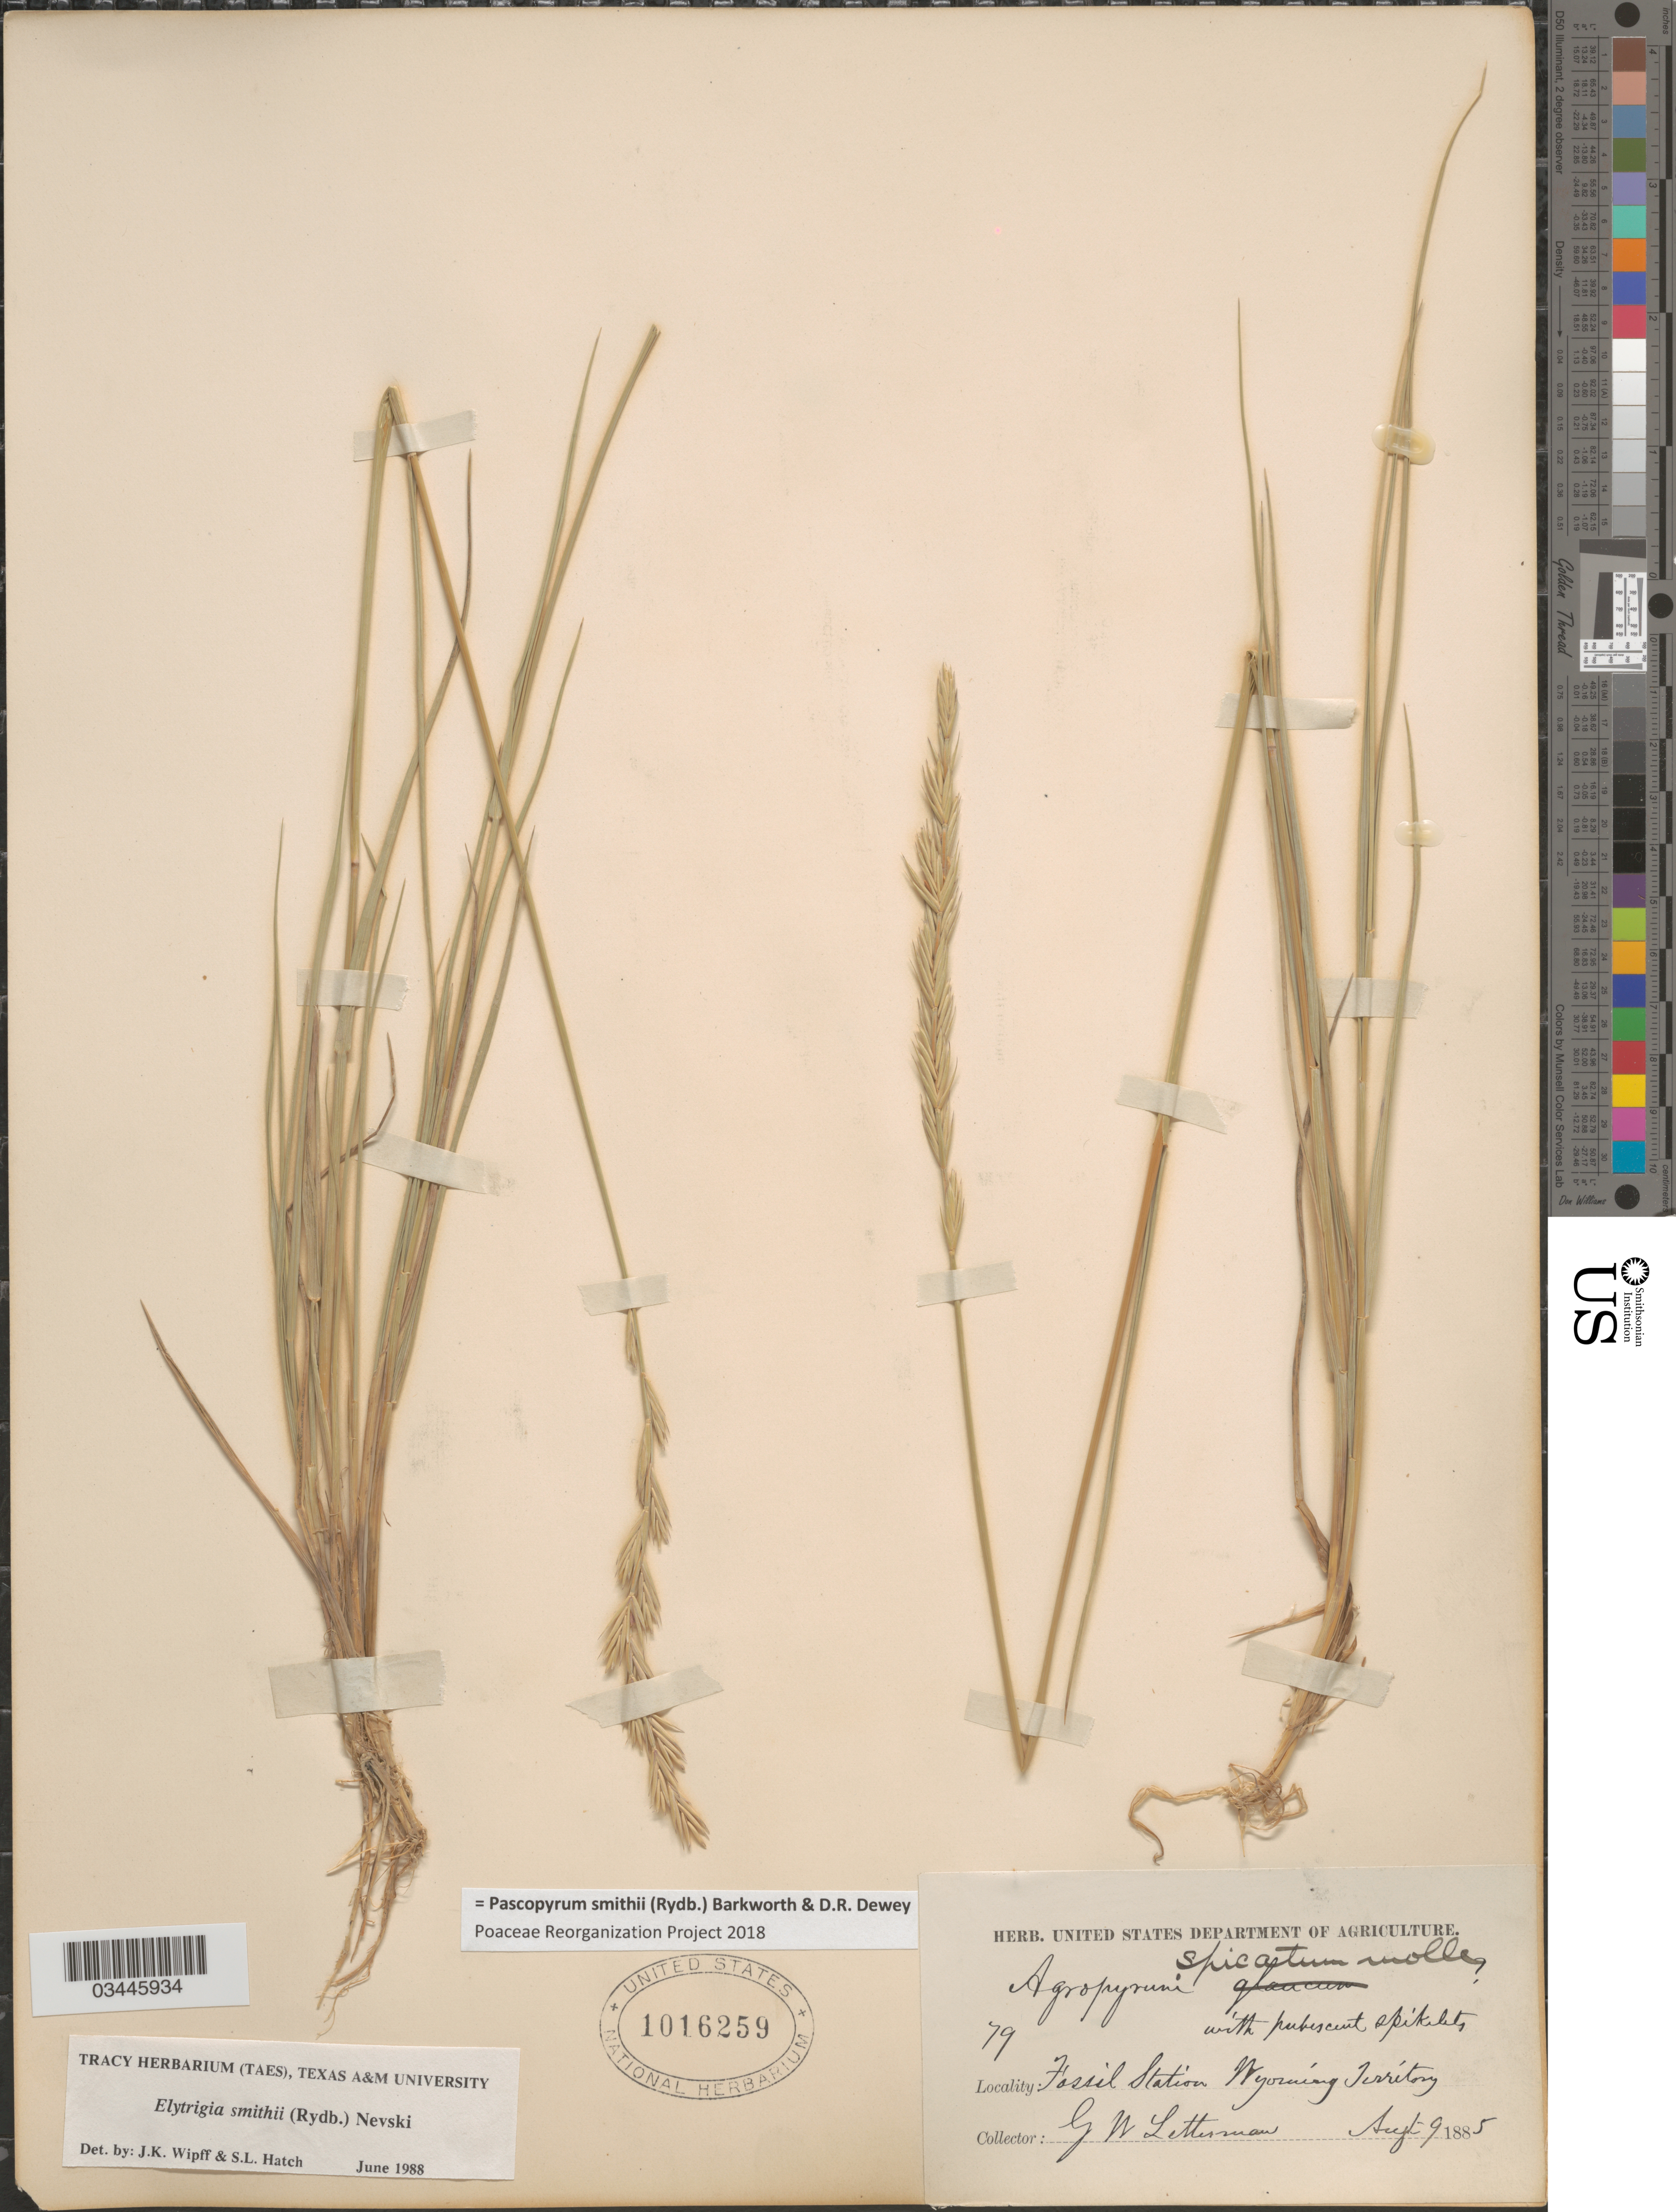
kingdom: Plantae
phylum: Tracheophyta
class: Liliopsida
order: Poales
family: Poaceae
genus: Pascopyrum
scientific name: Pascopyrum smithii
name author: (Rydb.) Barkworth & Dewey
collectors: G. W. Letterman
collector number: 79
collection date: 1885-08-09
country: United States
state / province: Wyoming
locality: Fossil Station.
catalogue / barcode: US 1016259